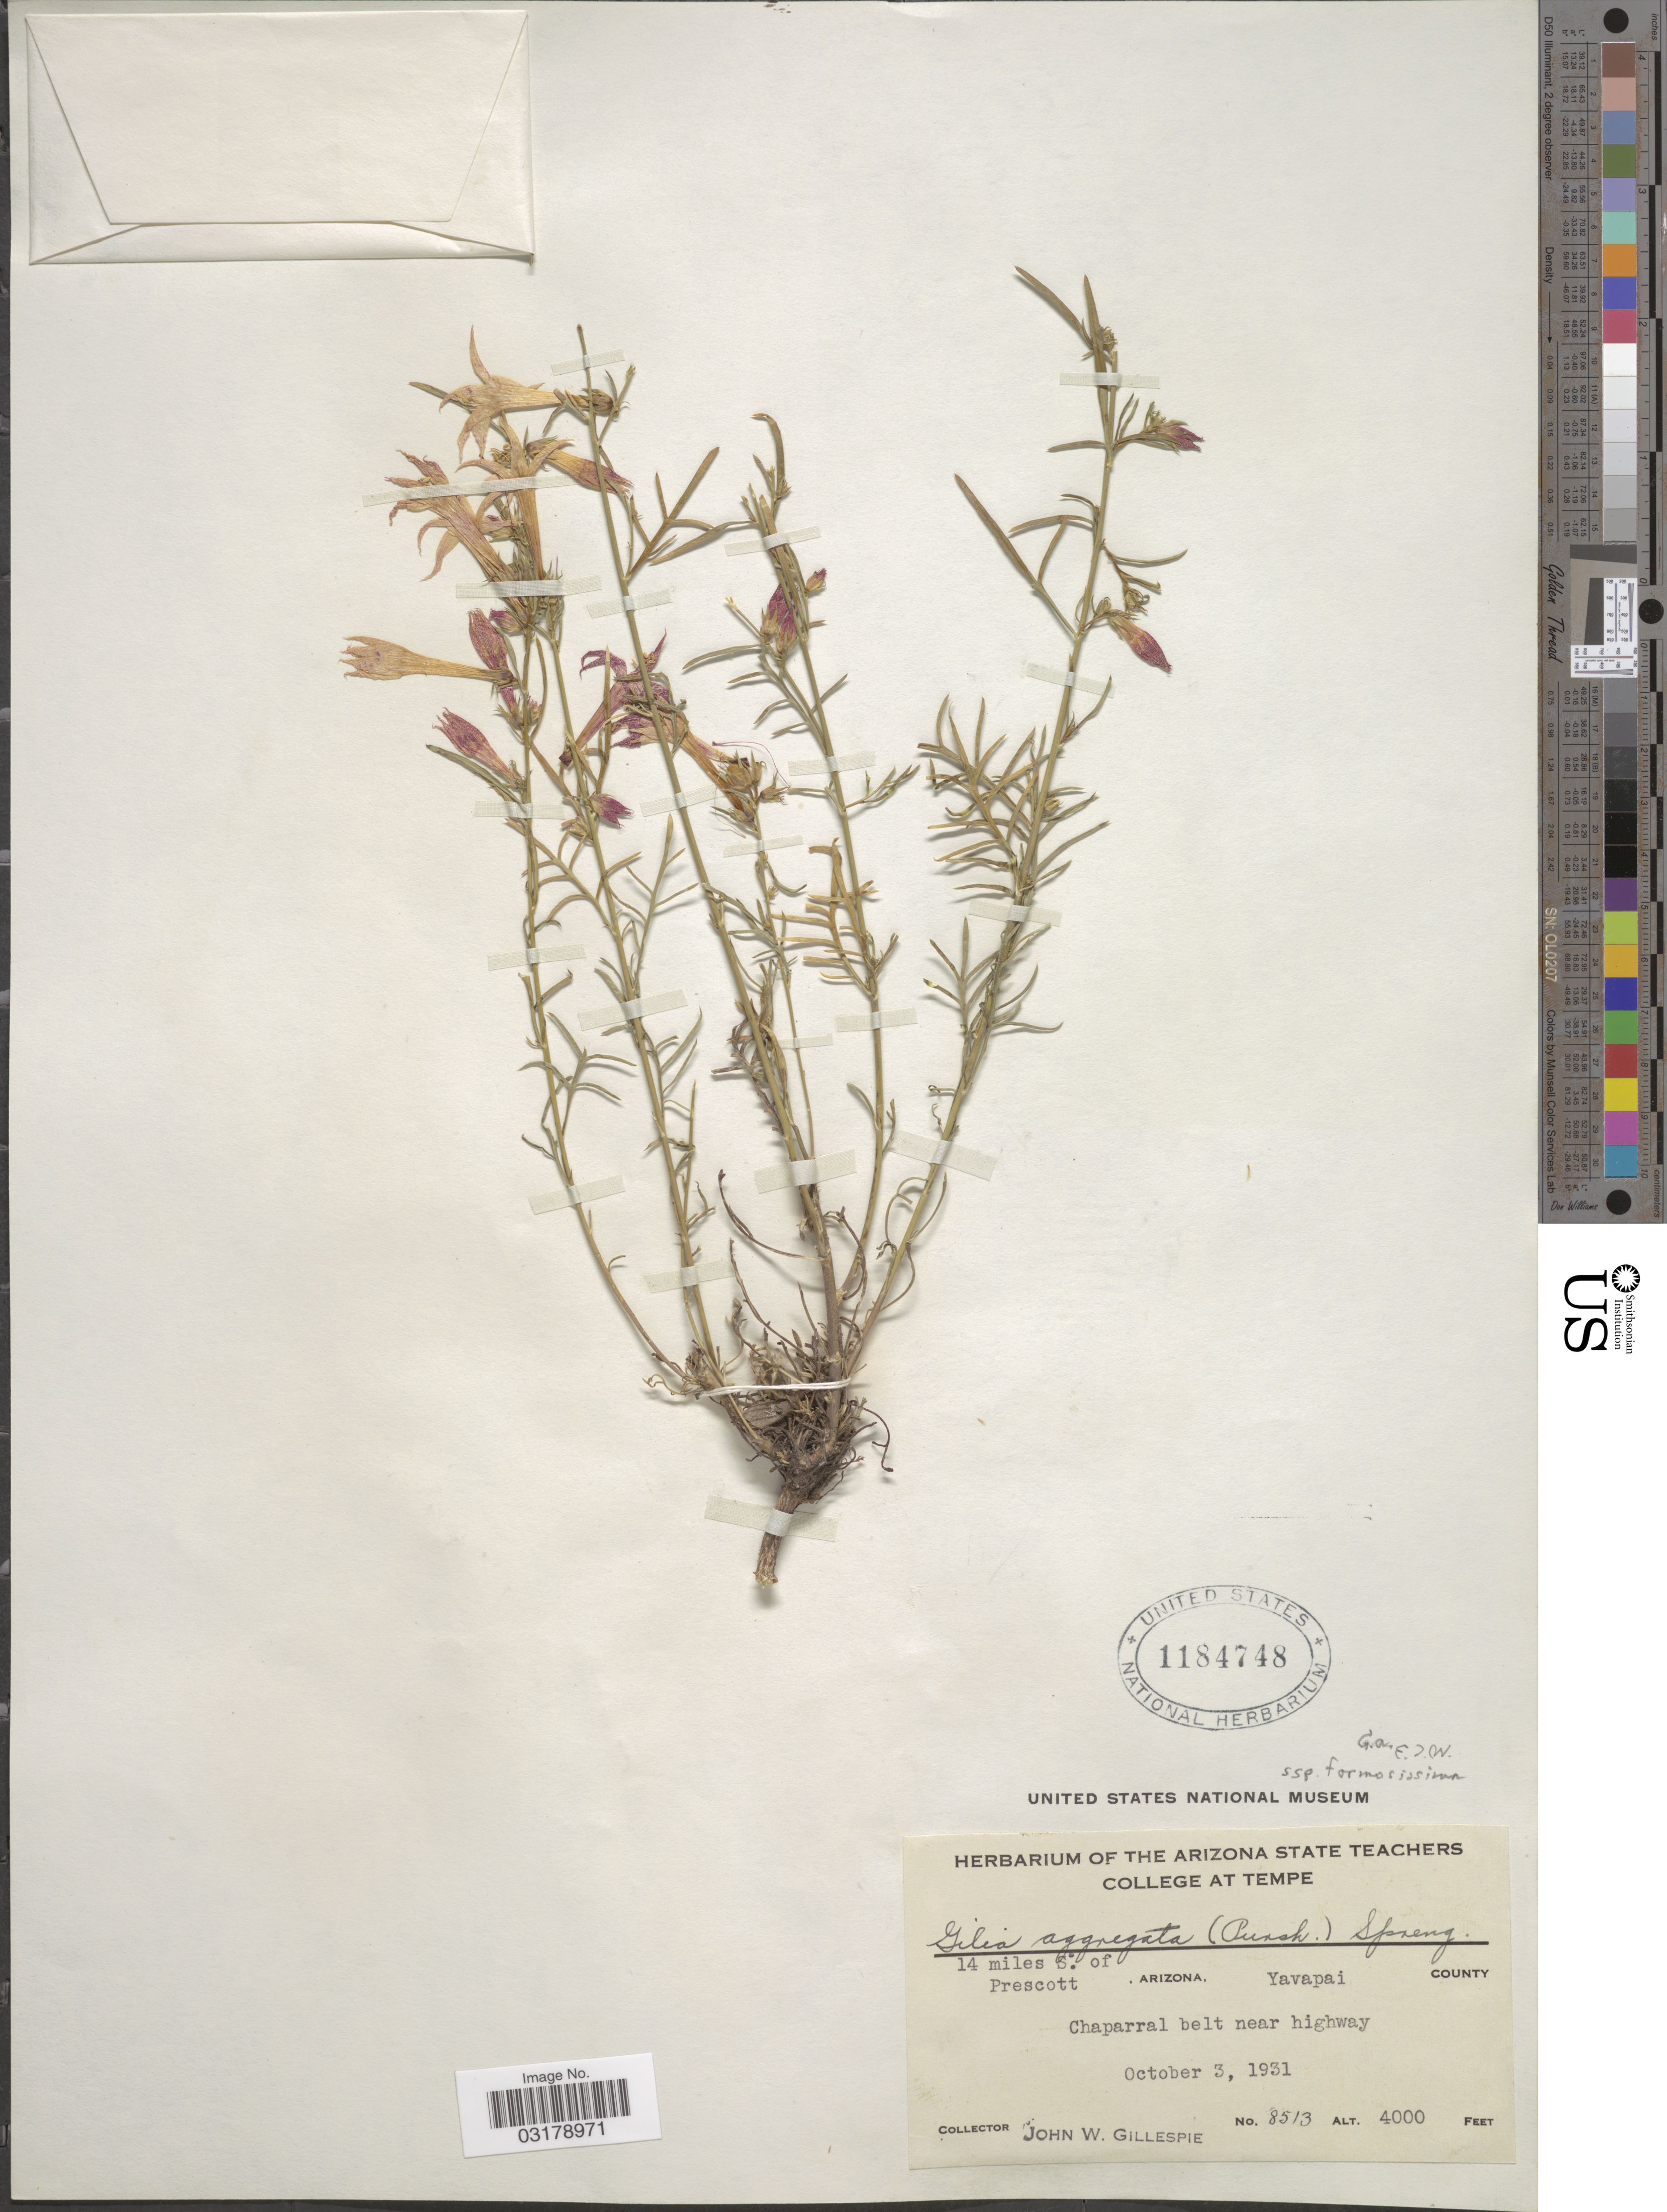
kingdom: Plantae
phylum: Tracheophyta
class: Magnoliopsida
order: Ericales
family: Polemoniaceae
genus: Ipomopsis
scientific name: Ipomopsis aggregata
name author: (Pursh) V.E. Grant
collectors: J. W. Gillespie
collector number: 8513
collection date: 1931-10-03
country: United States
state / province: Arizona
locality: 14 miles S. of Prescott. Yavapai County. Chaparral belt near highway.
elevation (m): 1219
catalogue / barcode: US 1184748